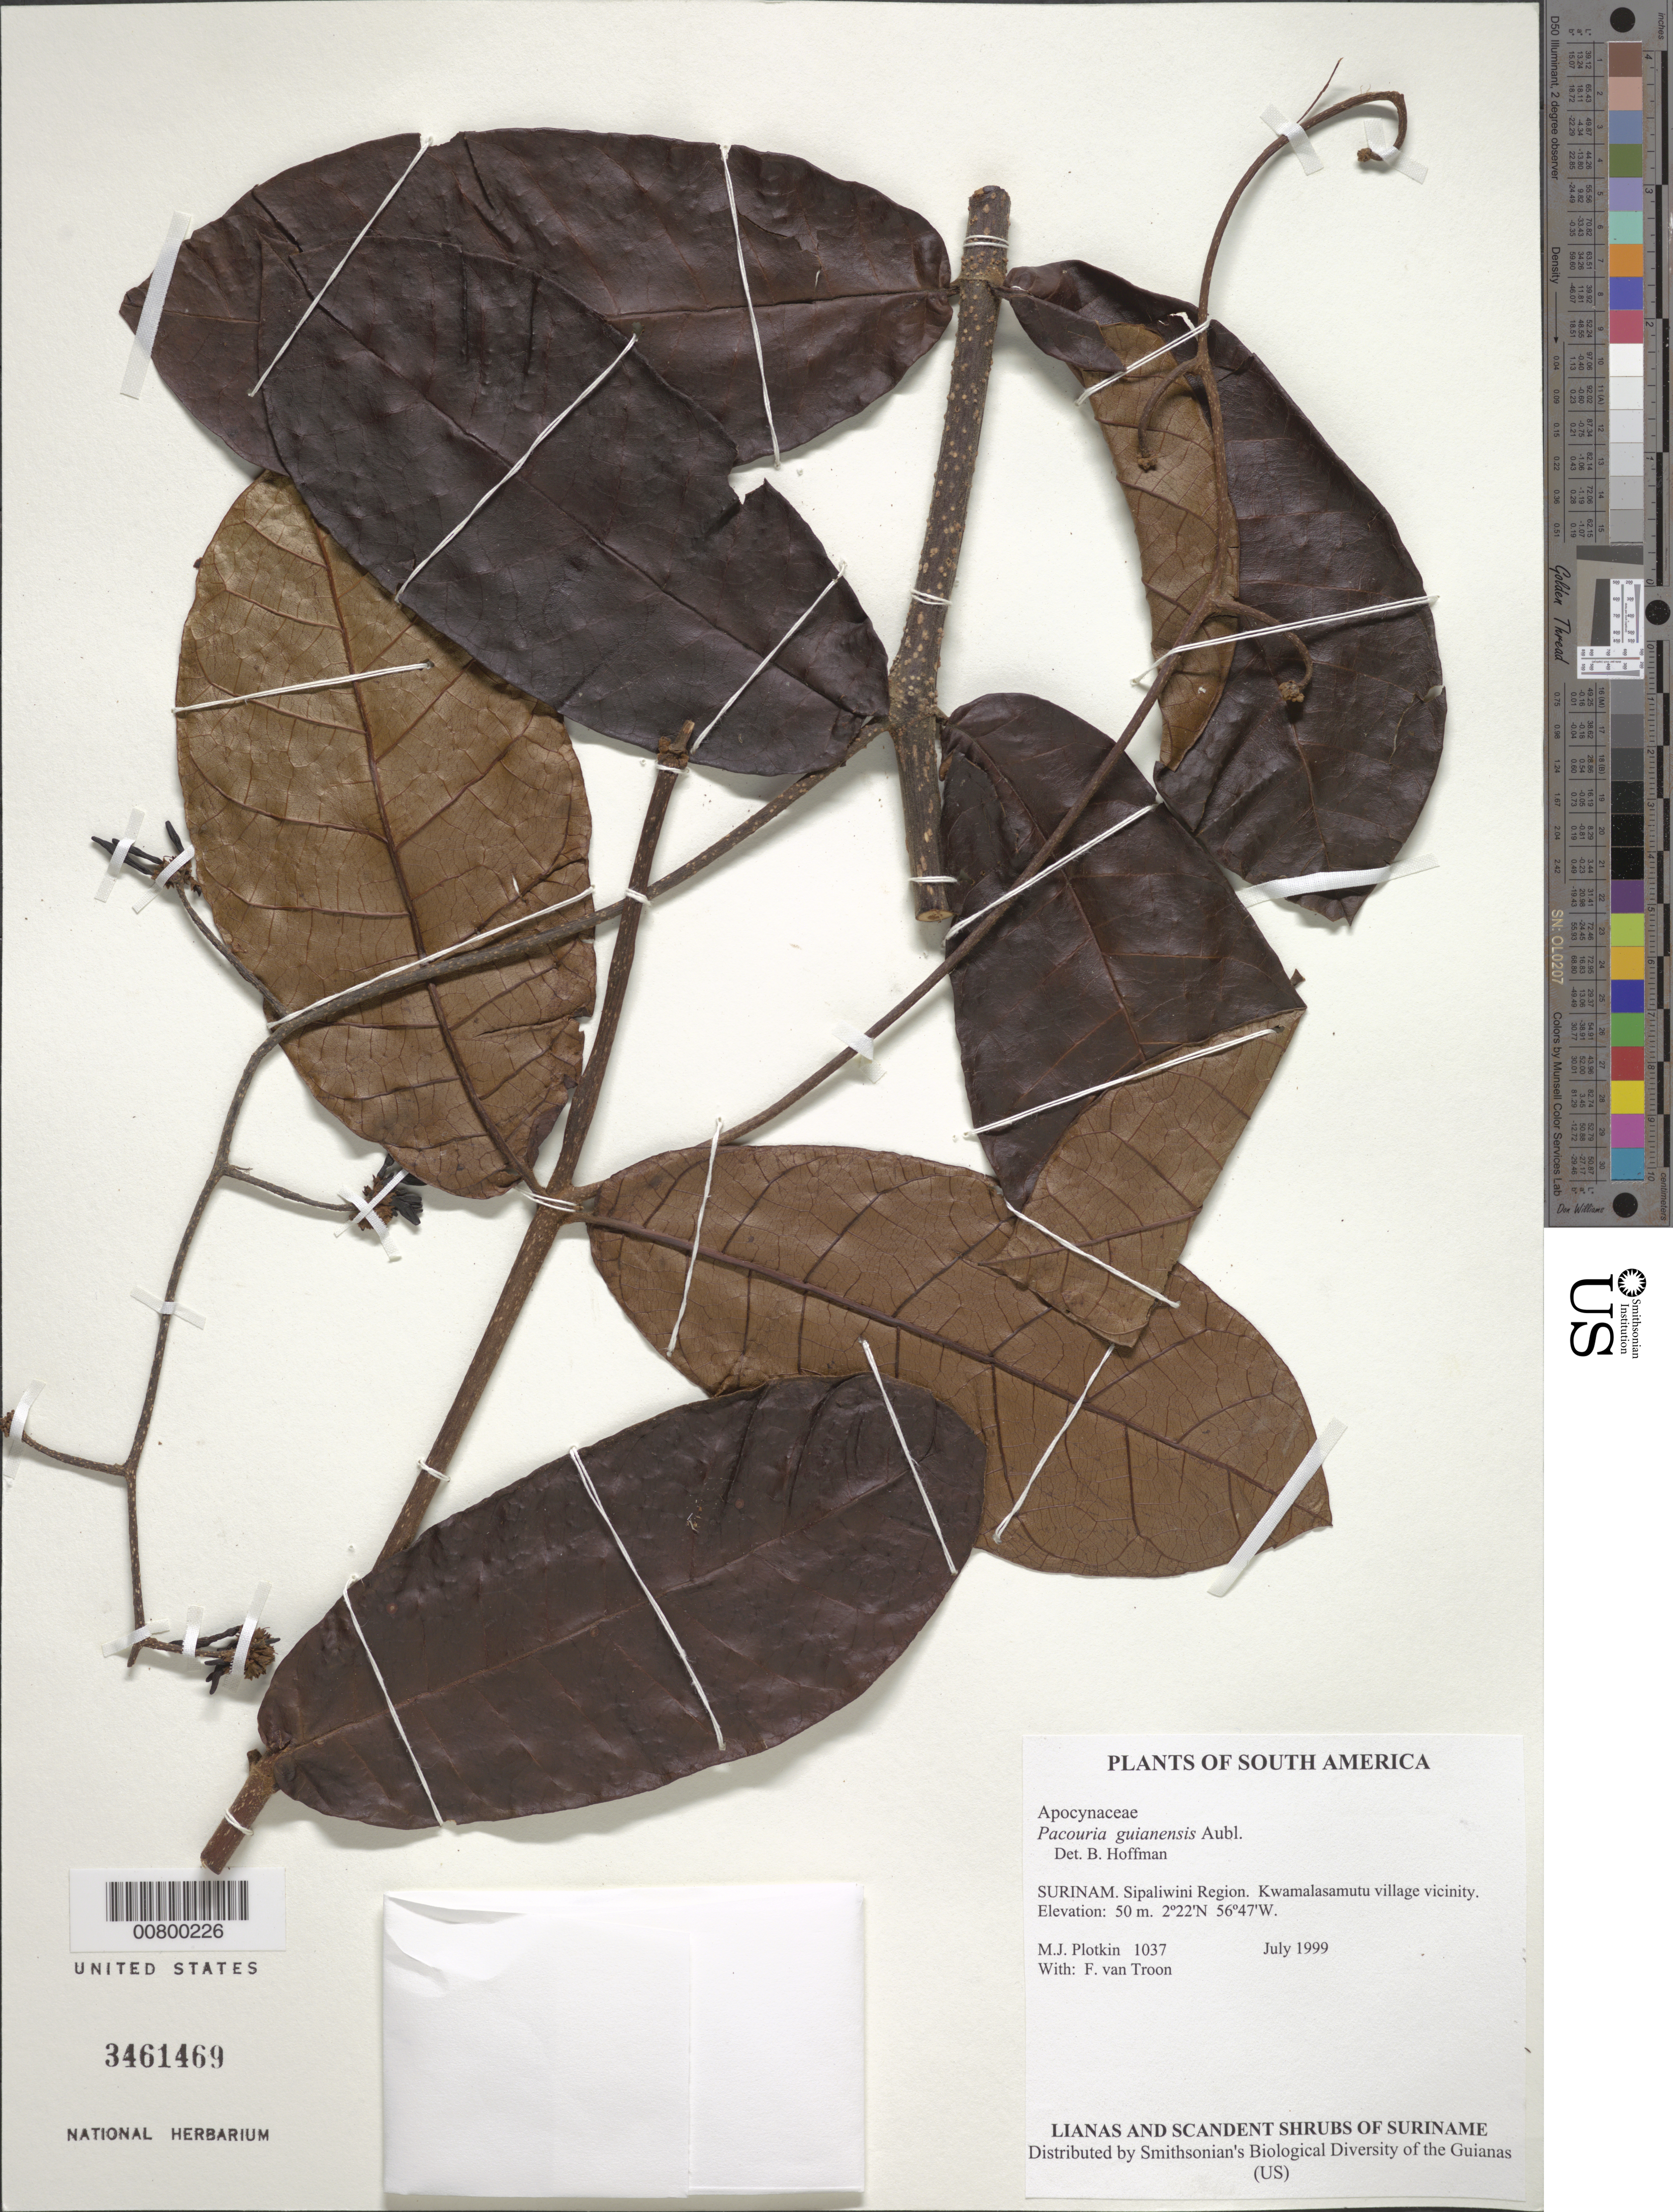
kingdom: Plantae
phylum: Tracheophyta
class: Magnoliopsida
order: Gentianales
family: Apocynaceae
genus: Landolphia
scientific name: Landolphia guianensis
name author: (Aubl.) Pulle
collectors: M. Plotkin & F. Van Troon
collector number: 1037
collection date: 1999-07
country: Suriname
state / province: Sipaliwini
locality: Sipaliwini Region. Kwamalasamutu village vicinity.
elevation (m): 50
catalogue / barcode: US 3461469